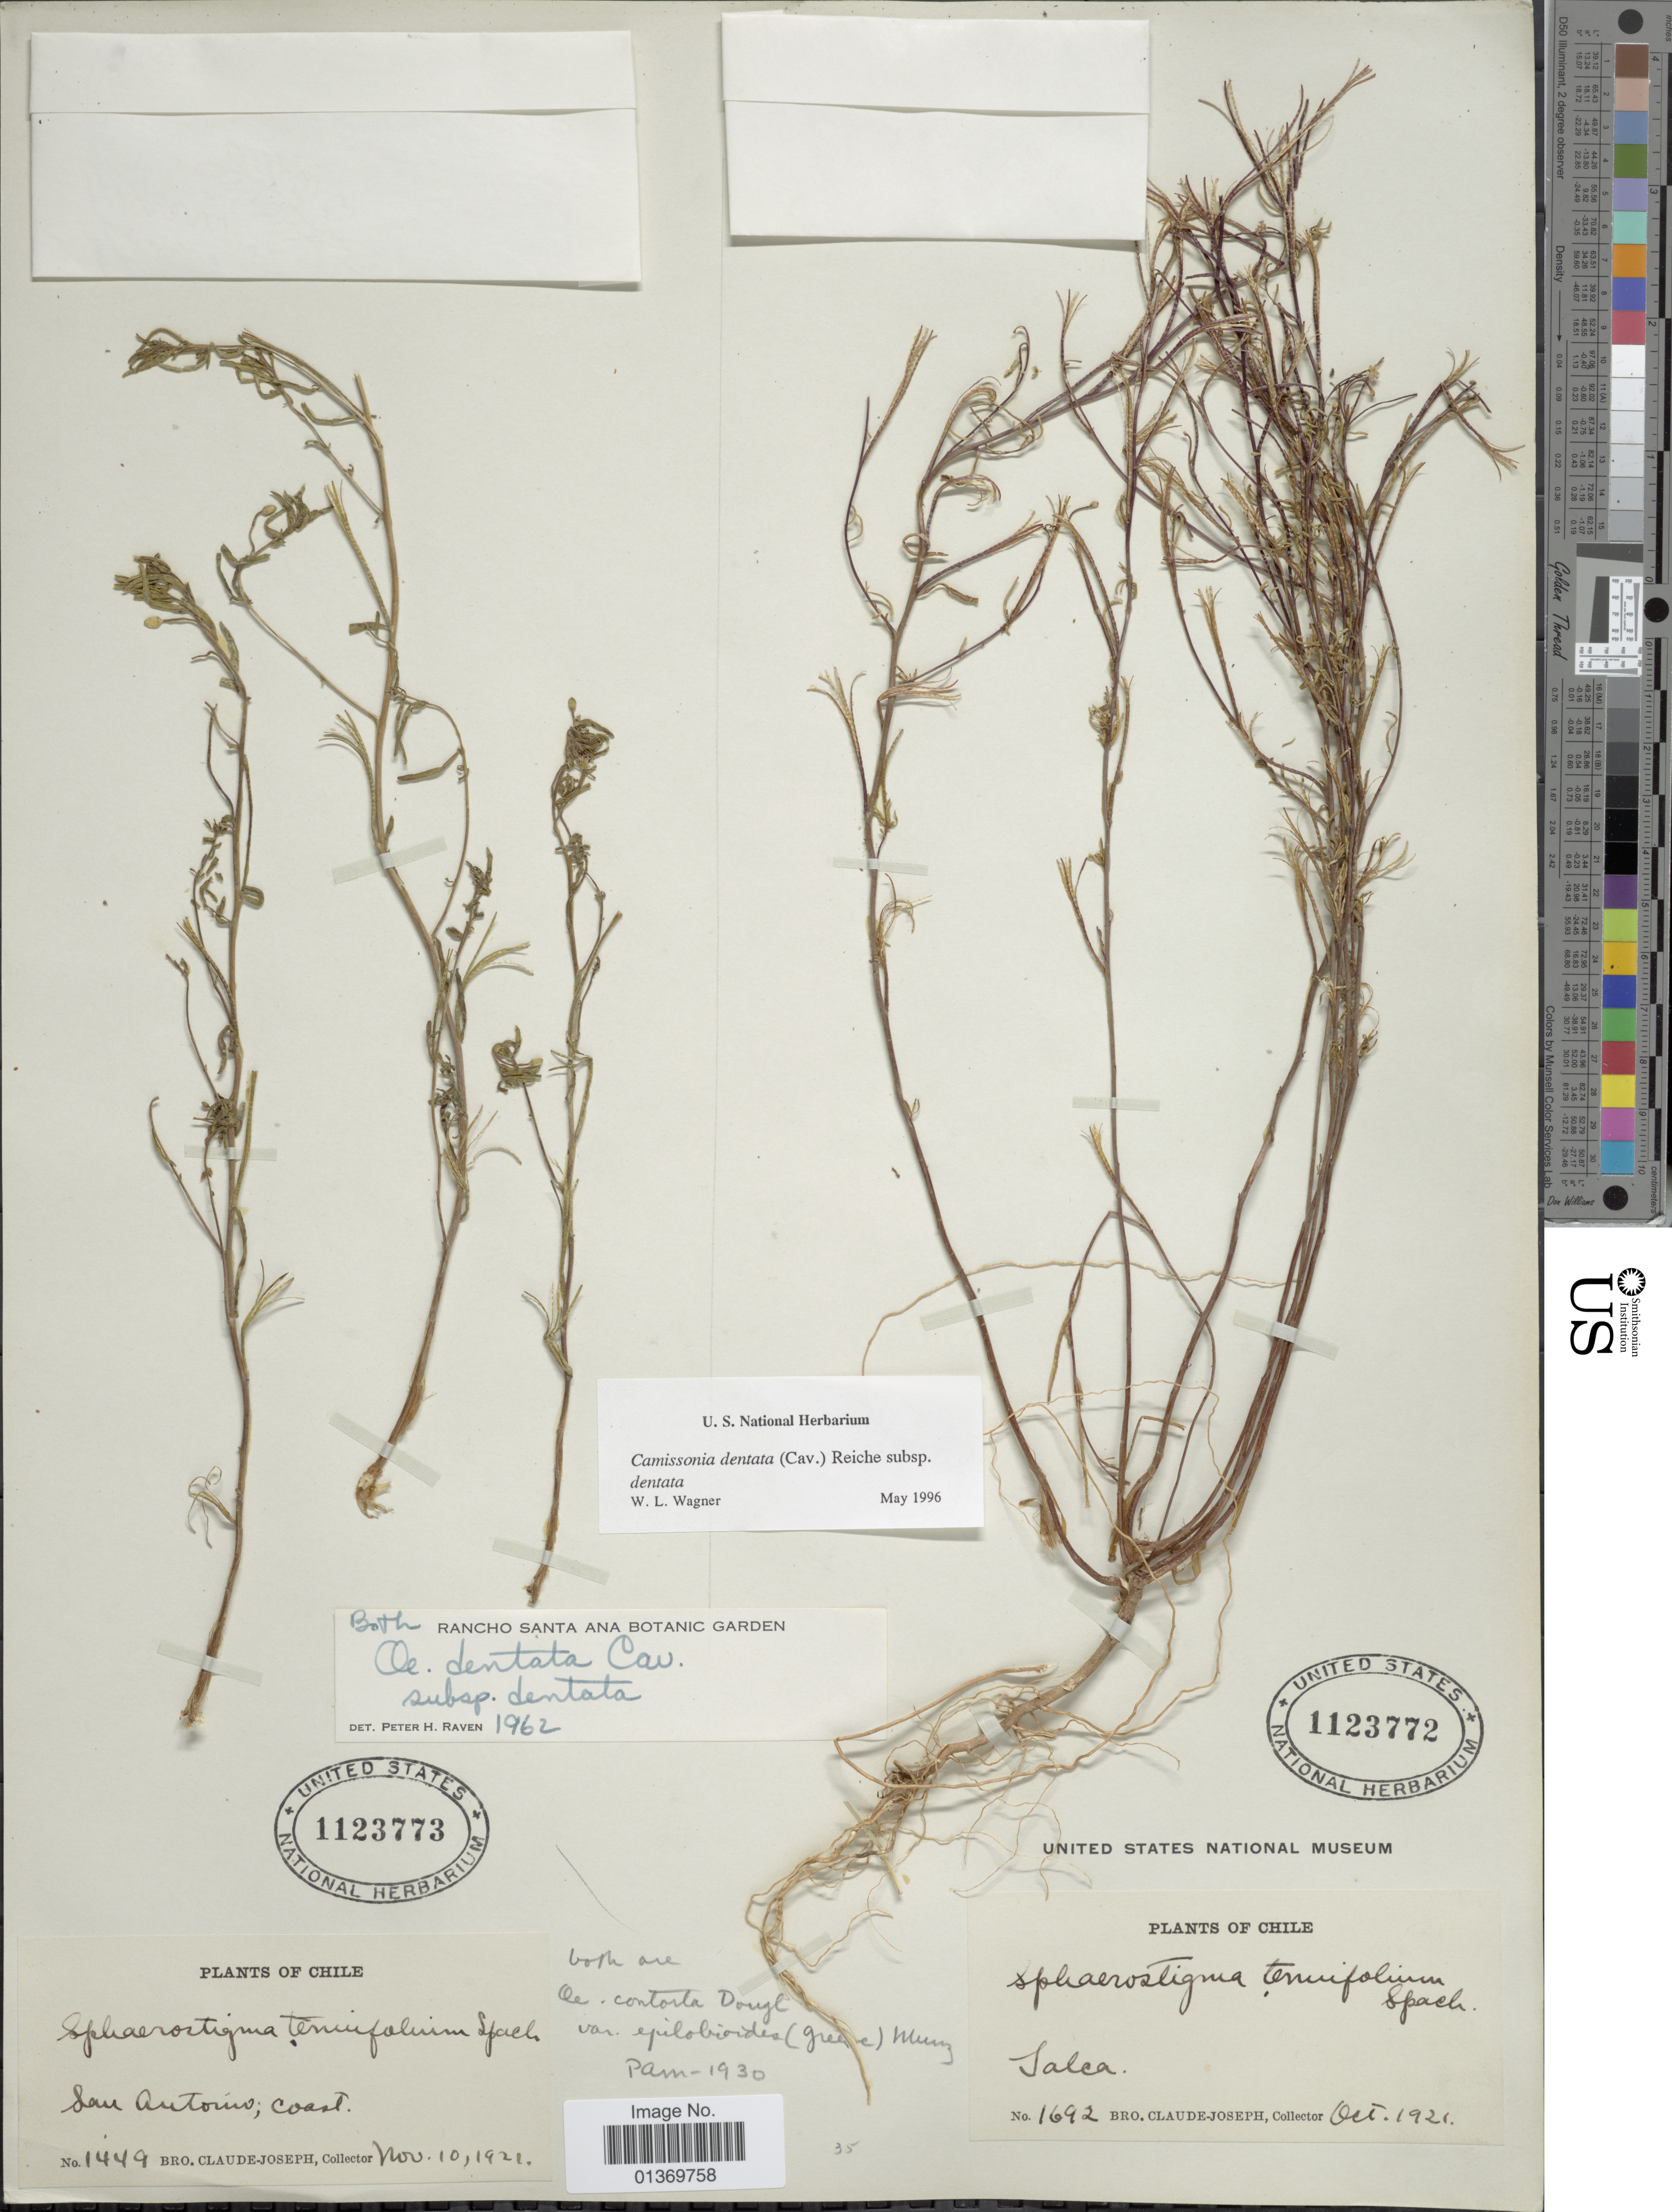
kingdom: Plantae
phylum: Tracheophyta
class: Magnoliopsida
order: Myrtales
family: Onagraceae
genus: Camissonia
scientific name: Camissonia dentata subsp. dentata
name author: (Cav.) Reiche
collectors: Bro. Claude-Joseph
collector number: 1449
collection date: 1921-11-10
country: Chile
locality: San Antonio, coast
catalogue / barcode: US 1123773-2